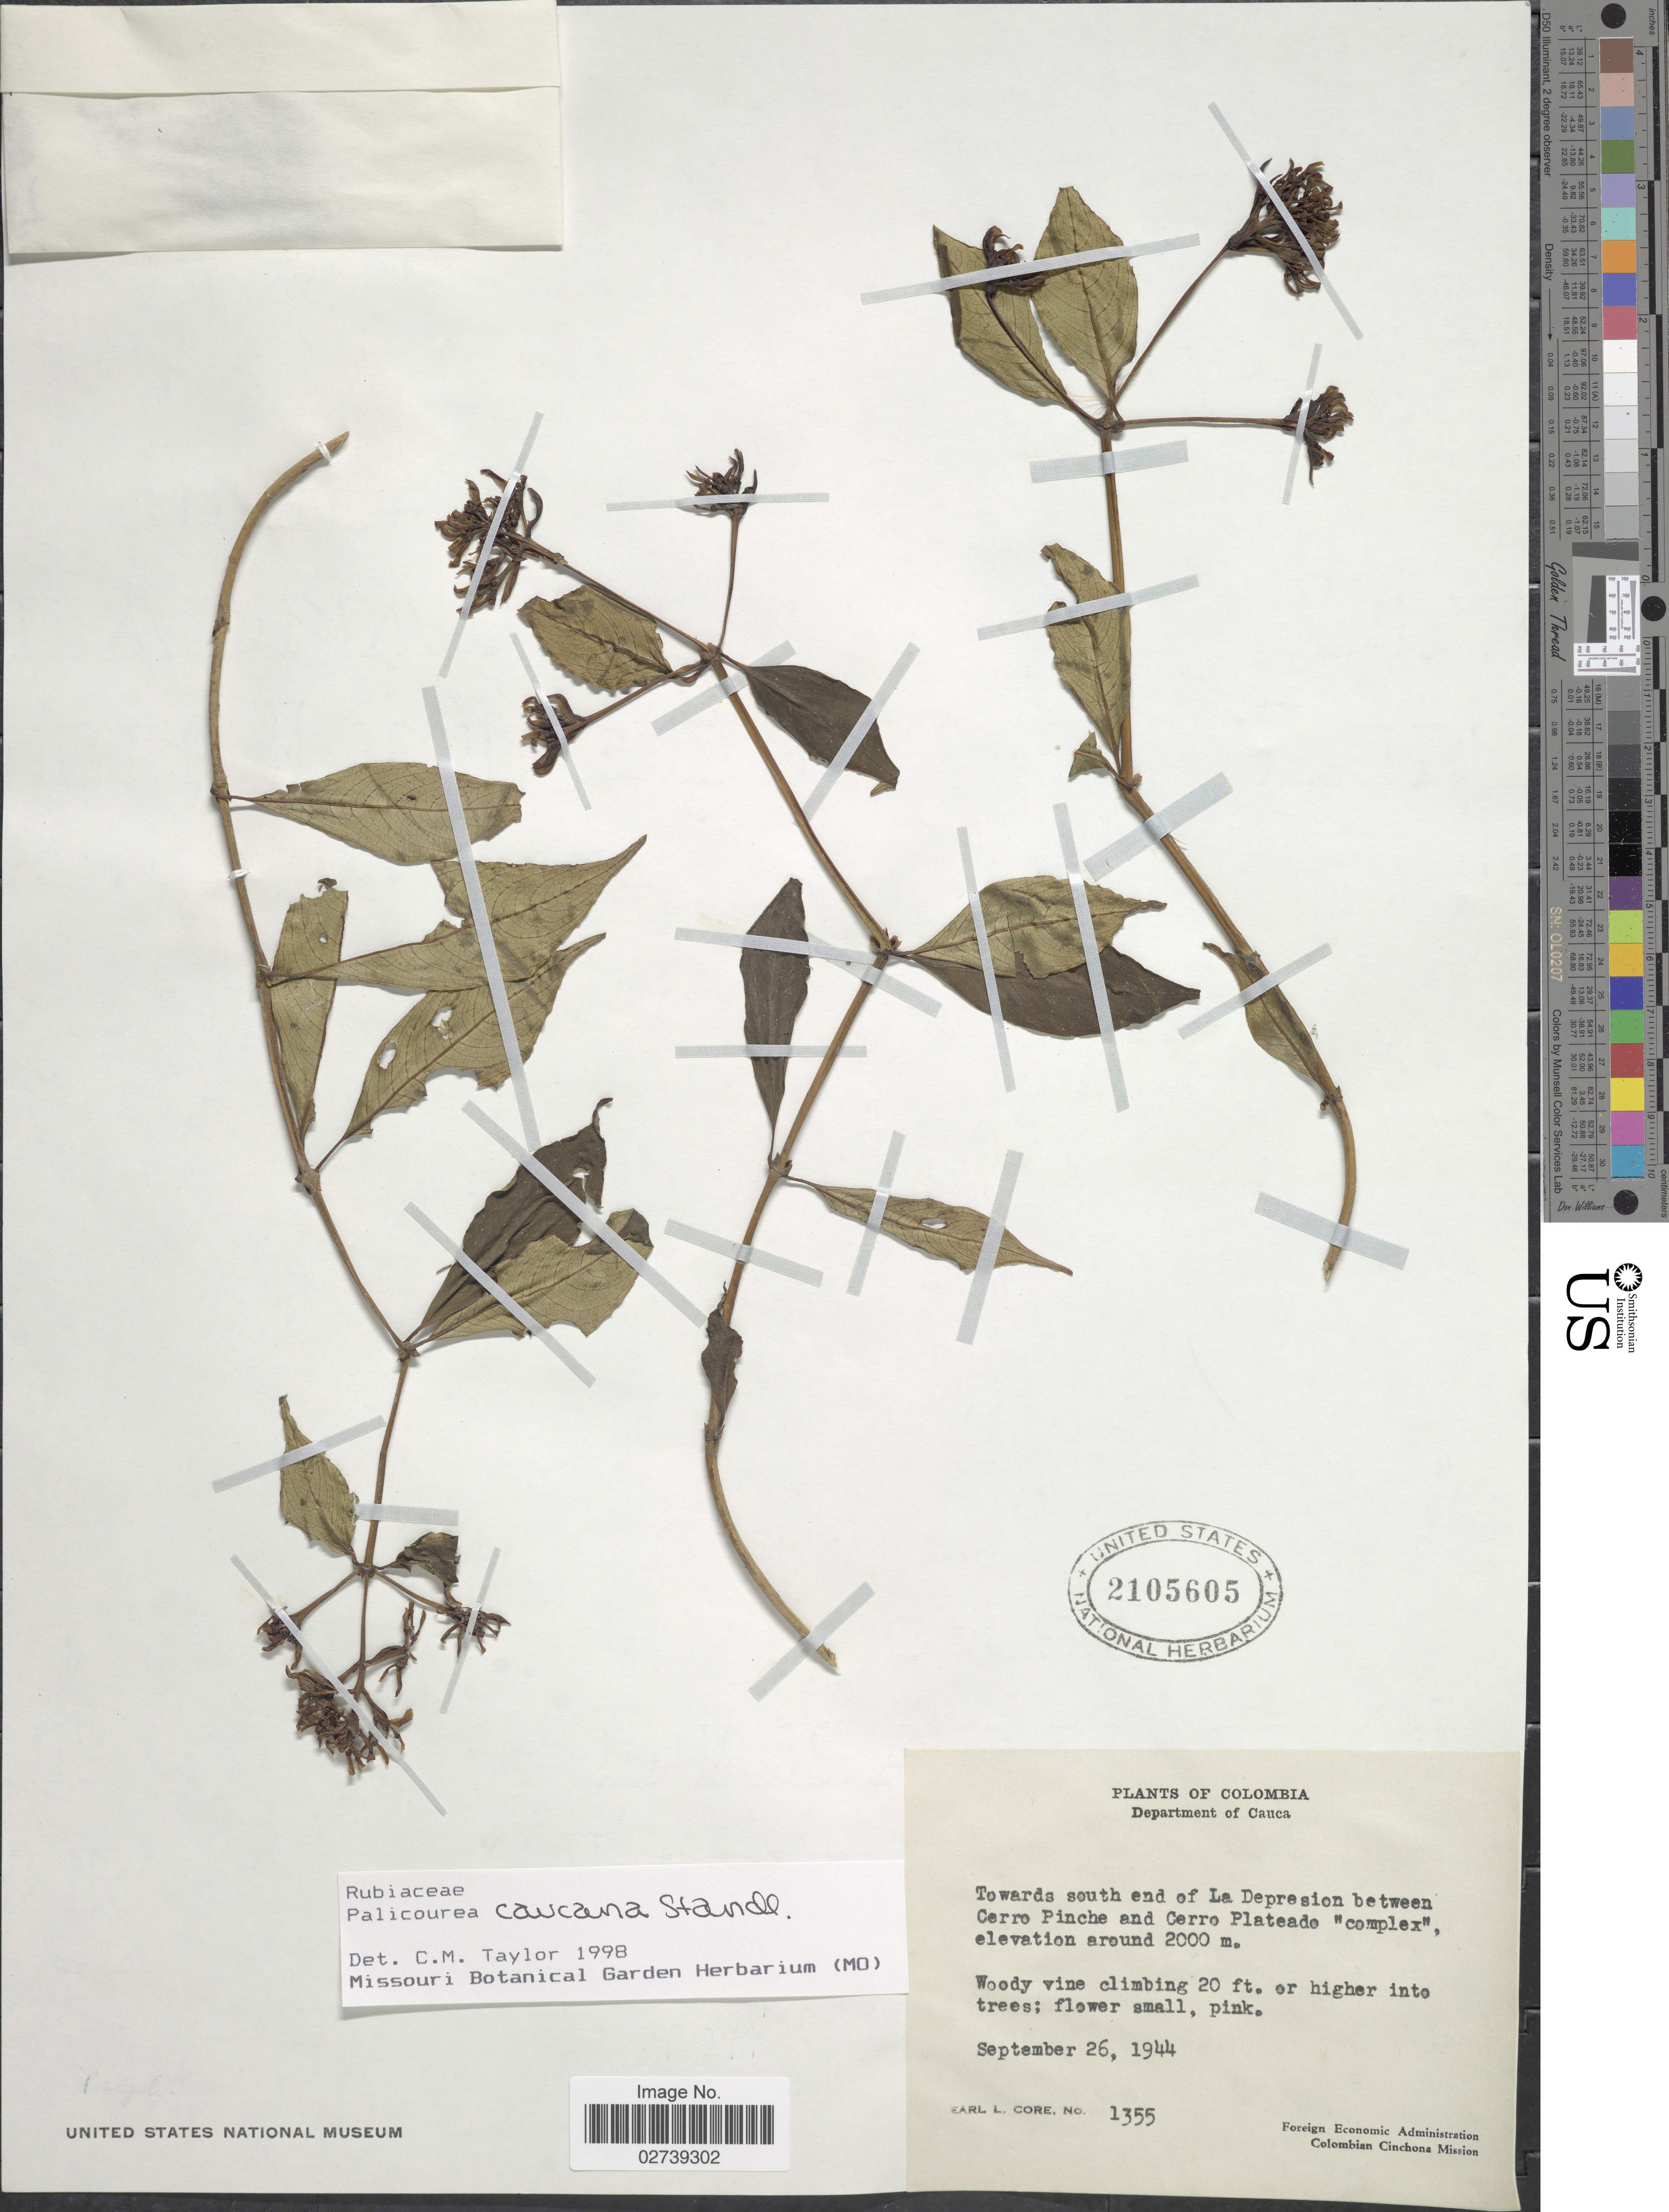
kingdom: Plantae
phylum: Tracheophyta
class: Magnoliopsida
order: Gentianales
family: Rubiaceae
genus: Palicourea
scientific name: Palicourea caucana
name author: Standl.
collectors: E. L. Core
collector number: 1355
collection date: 1944-09-26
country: Colombia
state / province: Cauca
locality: Towards south end of La Depresion between Cerro Pinche and Cerro Plateado "complex".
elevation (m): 2000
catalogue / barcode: US 2105605